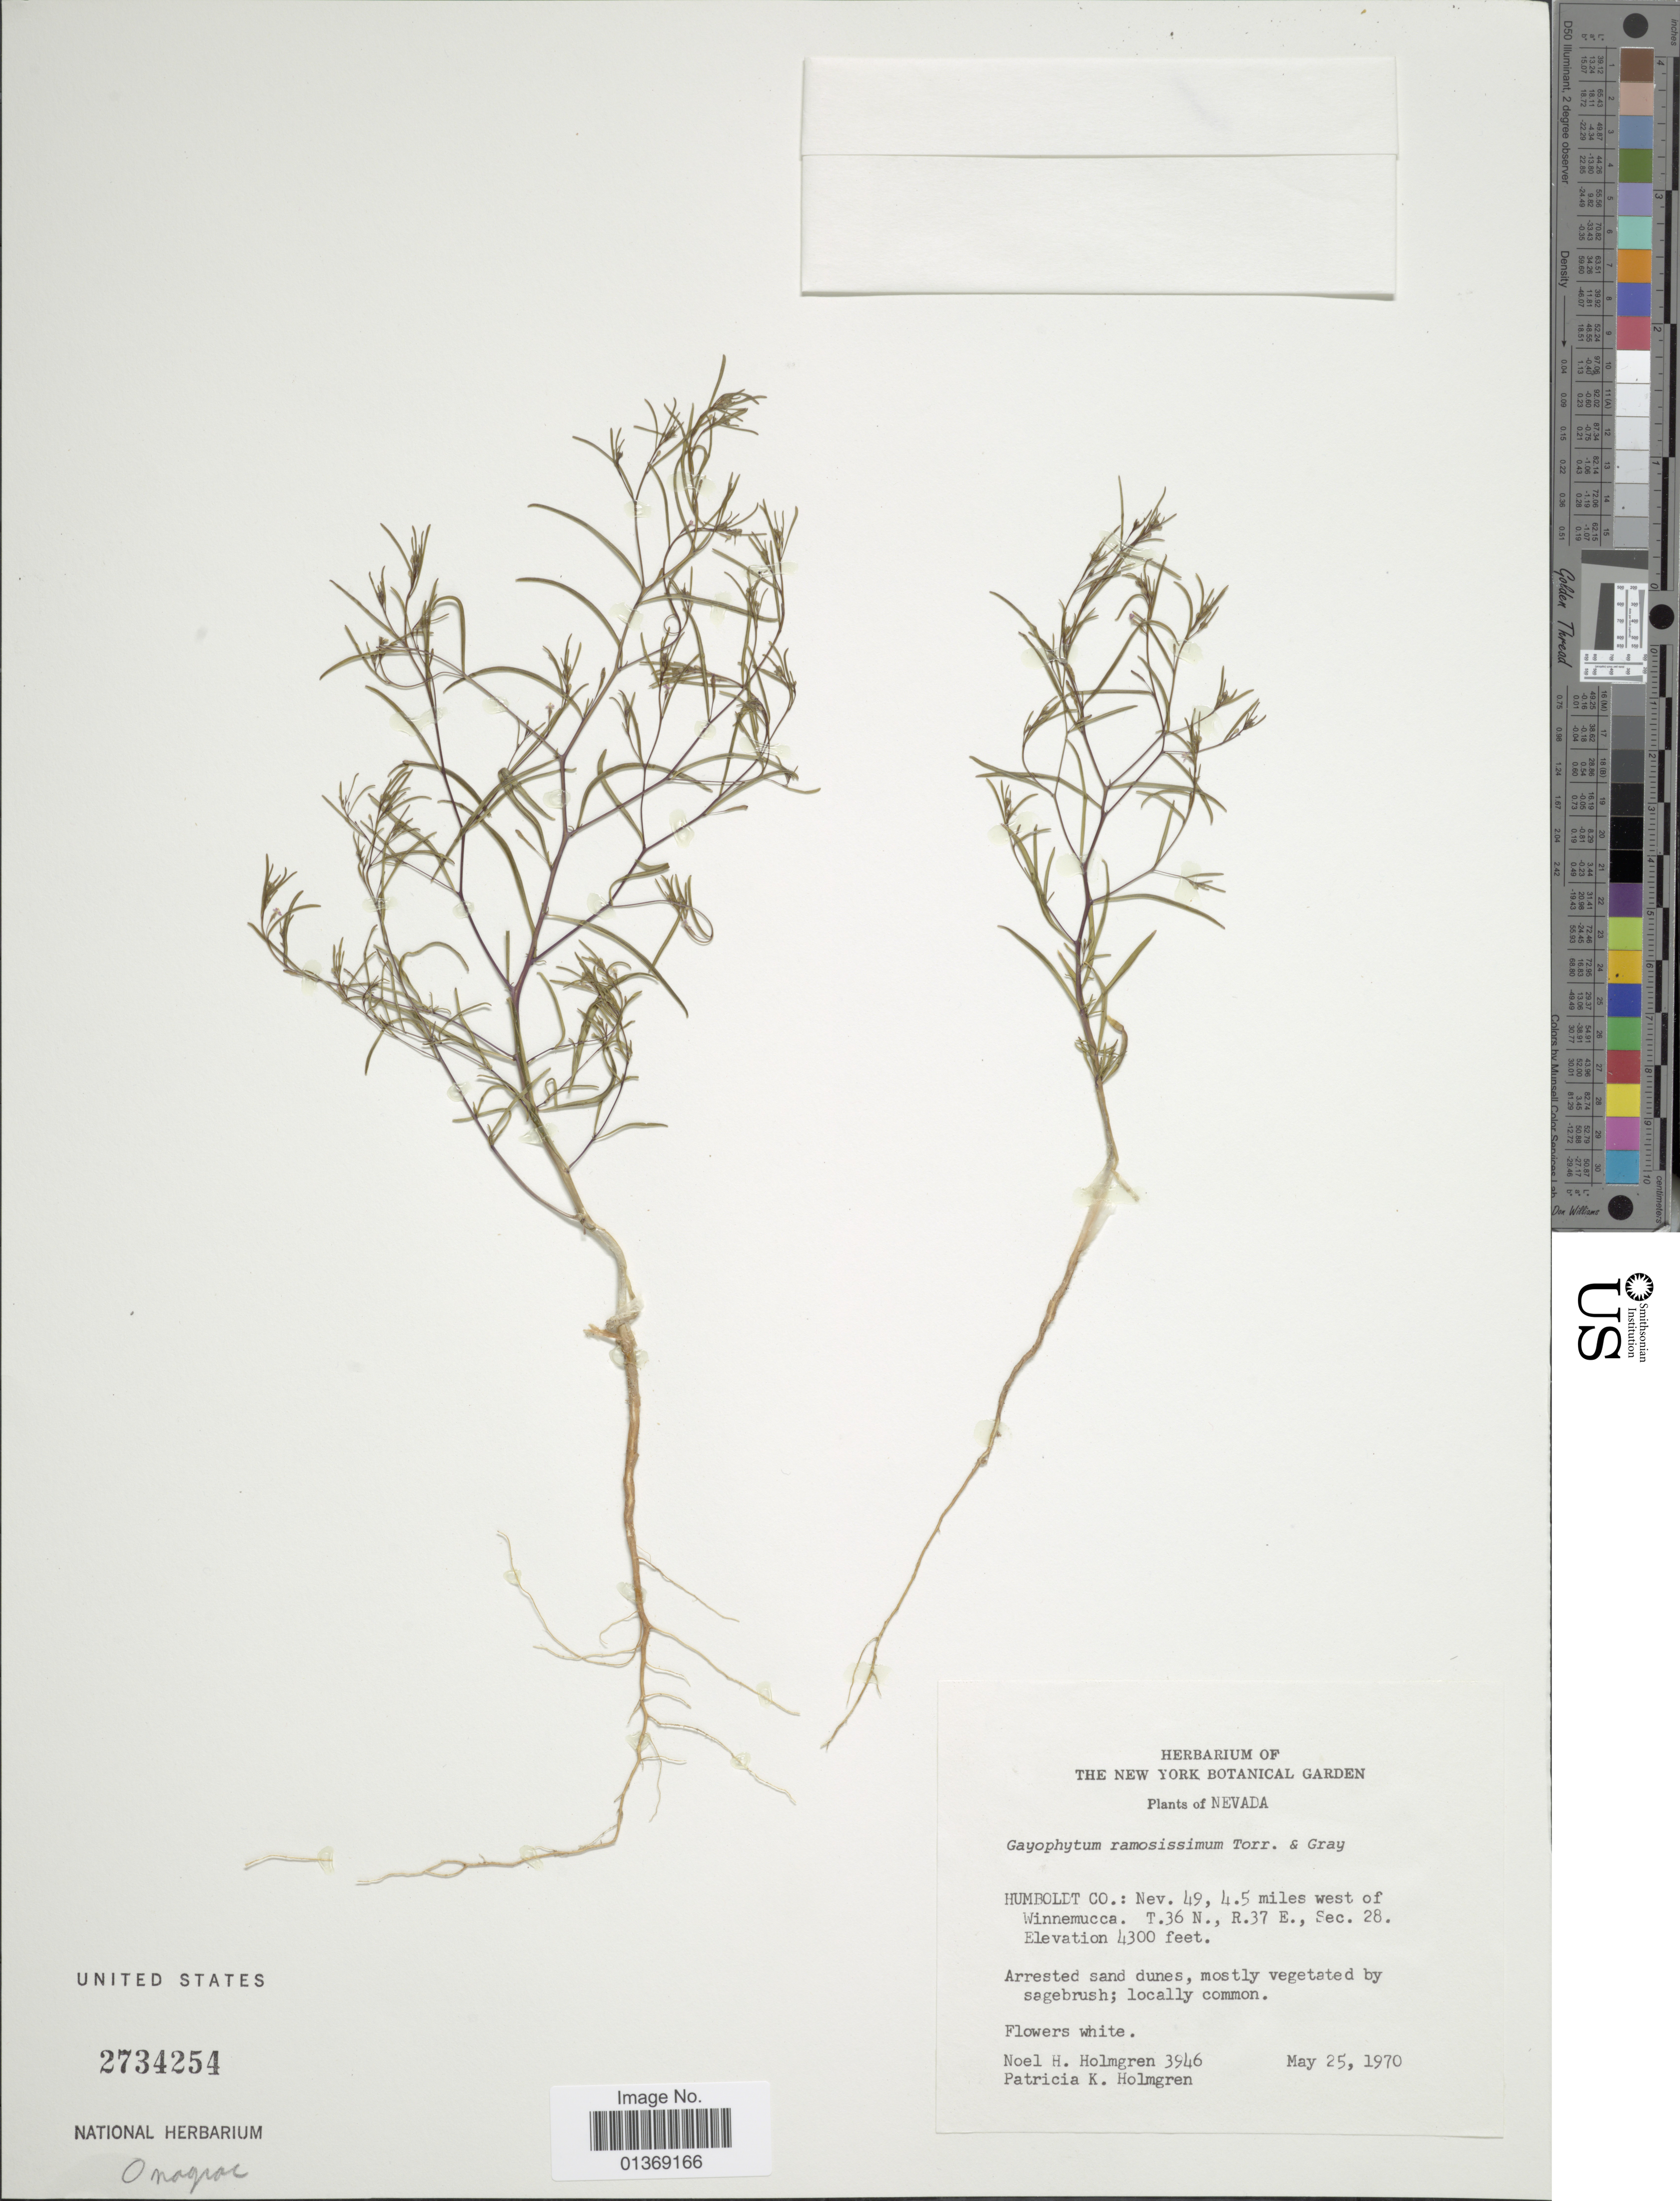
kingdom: Plantae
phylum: Tracheophyta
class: Magnoliopsida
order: Myrtales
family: Onagraceae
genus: Gayophytum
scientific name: Gayophytum racemosum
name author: Torr. & A. Gray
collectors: N. H. Holmgren & P. K. Holmgren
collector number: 3946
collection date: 1970-05-25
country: United States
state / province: Nevada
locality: Humboldt Co.: Nev. 49, 4.5 miles west of Winnemucca. T.36 N., R.37 E., Sec. 28.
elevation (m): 1311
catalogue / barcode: US 2734254